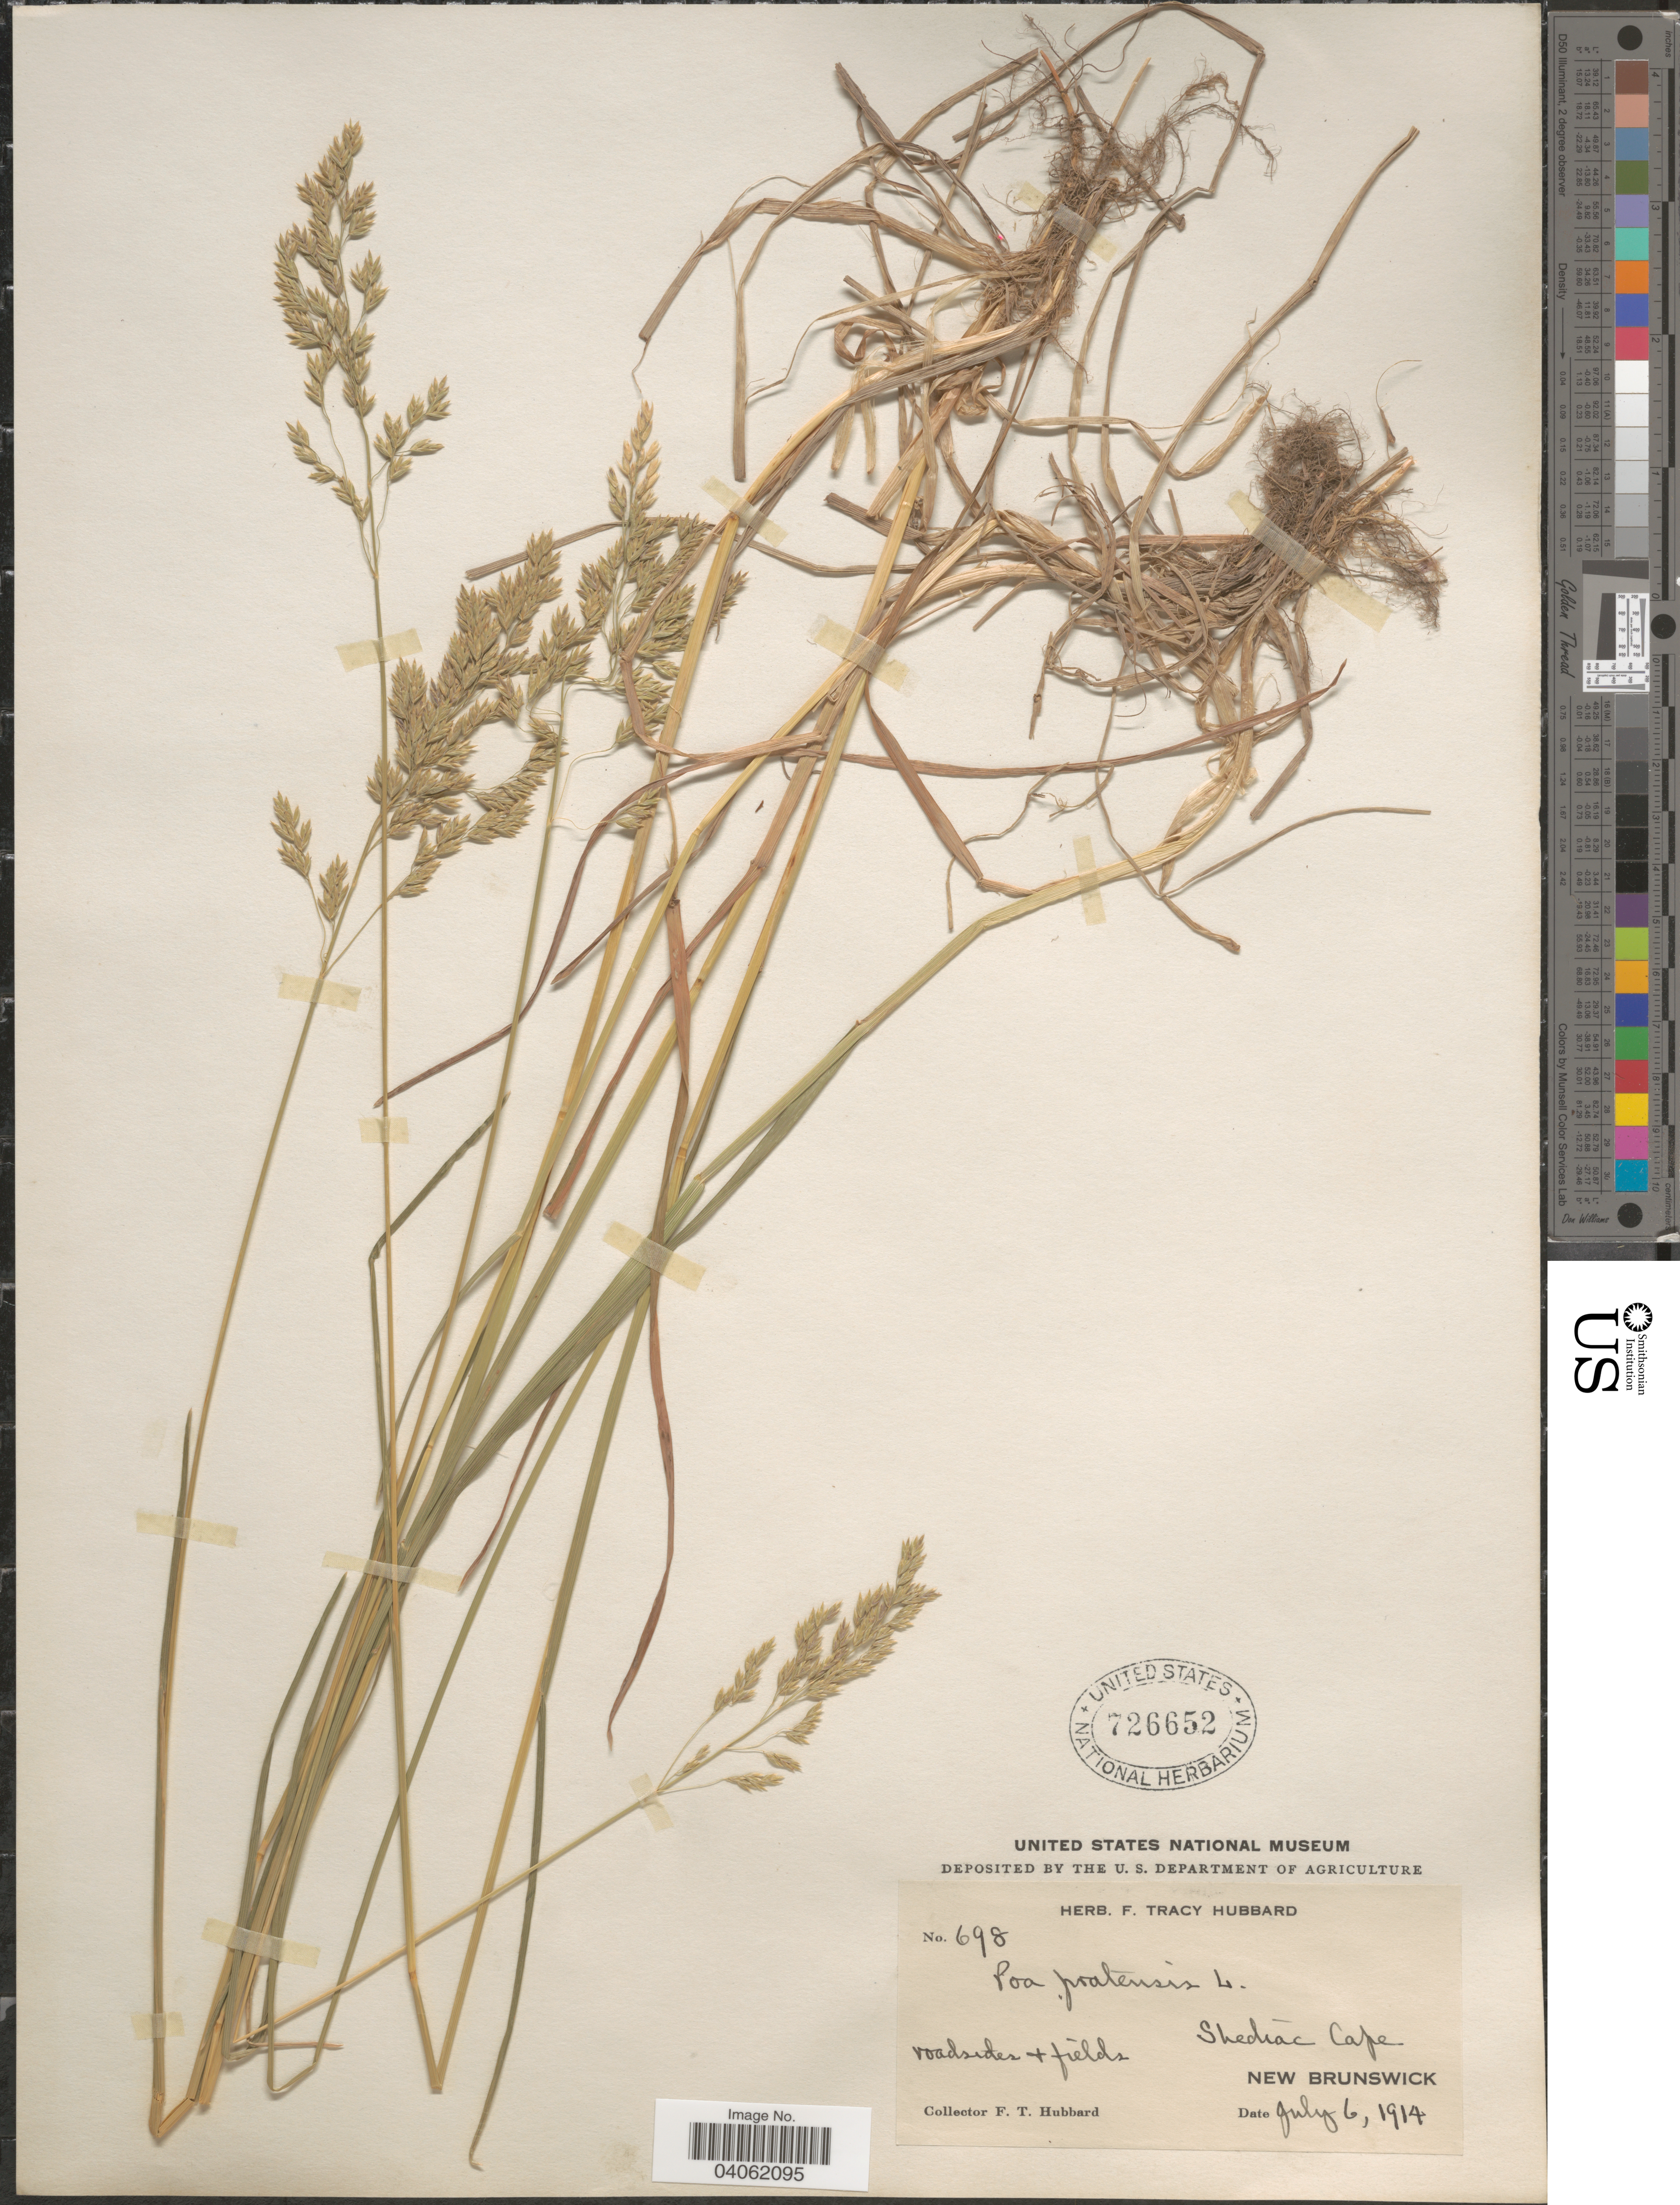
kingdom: Plantae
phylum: Tracheophyta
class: Liliopsida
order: Poales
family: Poaceae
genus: Poa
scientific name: Poa pratensis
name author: L.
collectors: F. T. Hubbard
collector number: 698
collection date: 1914-07-06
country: Canada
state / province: New Brunswick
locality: Roadsides & fields. Shediac Cape.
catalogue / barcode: US 726652